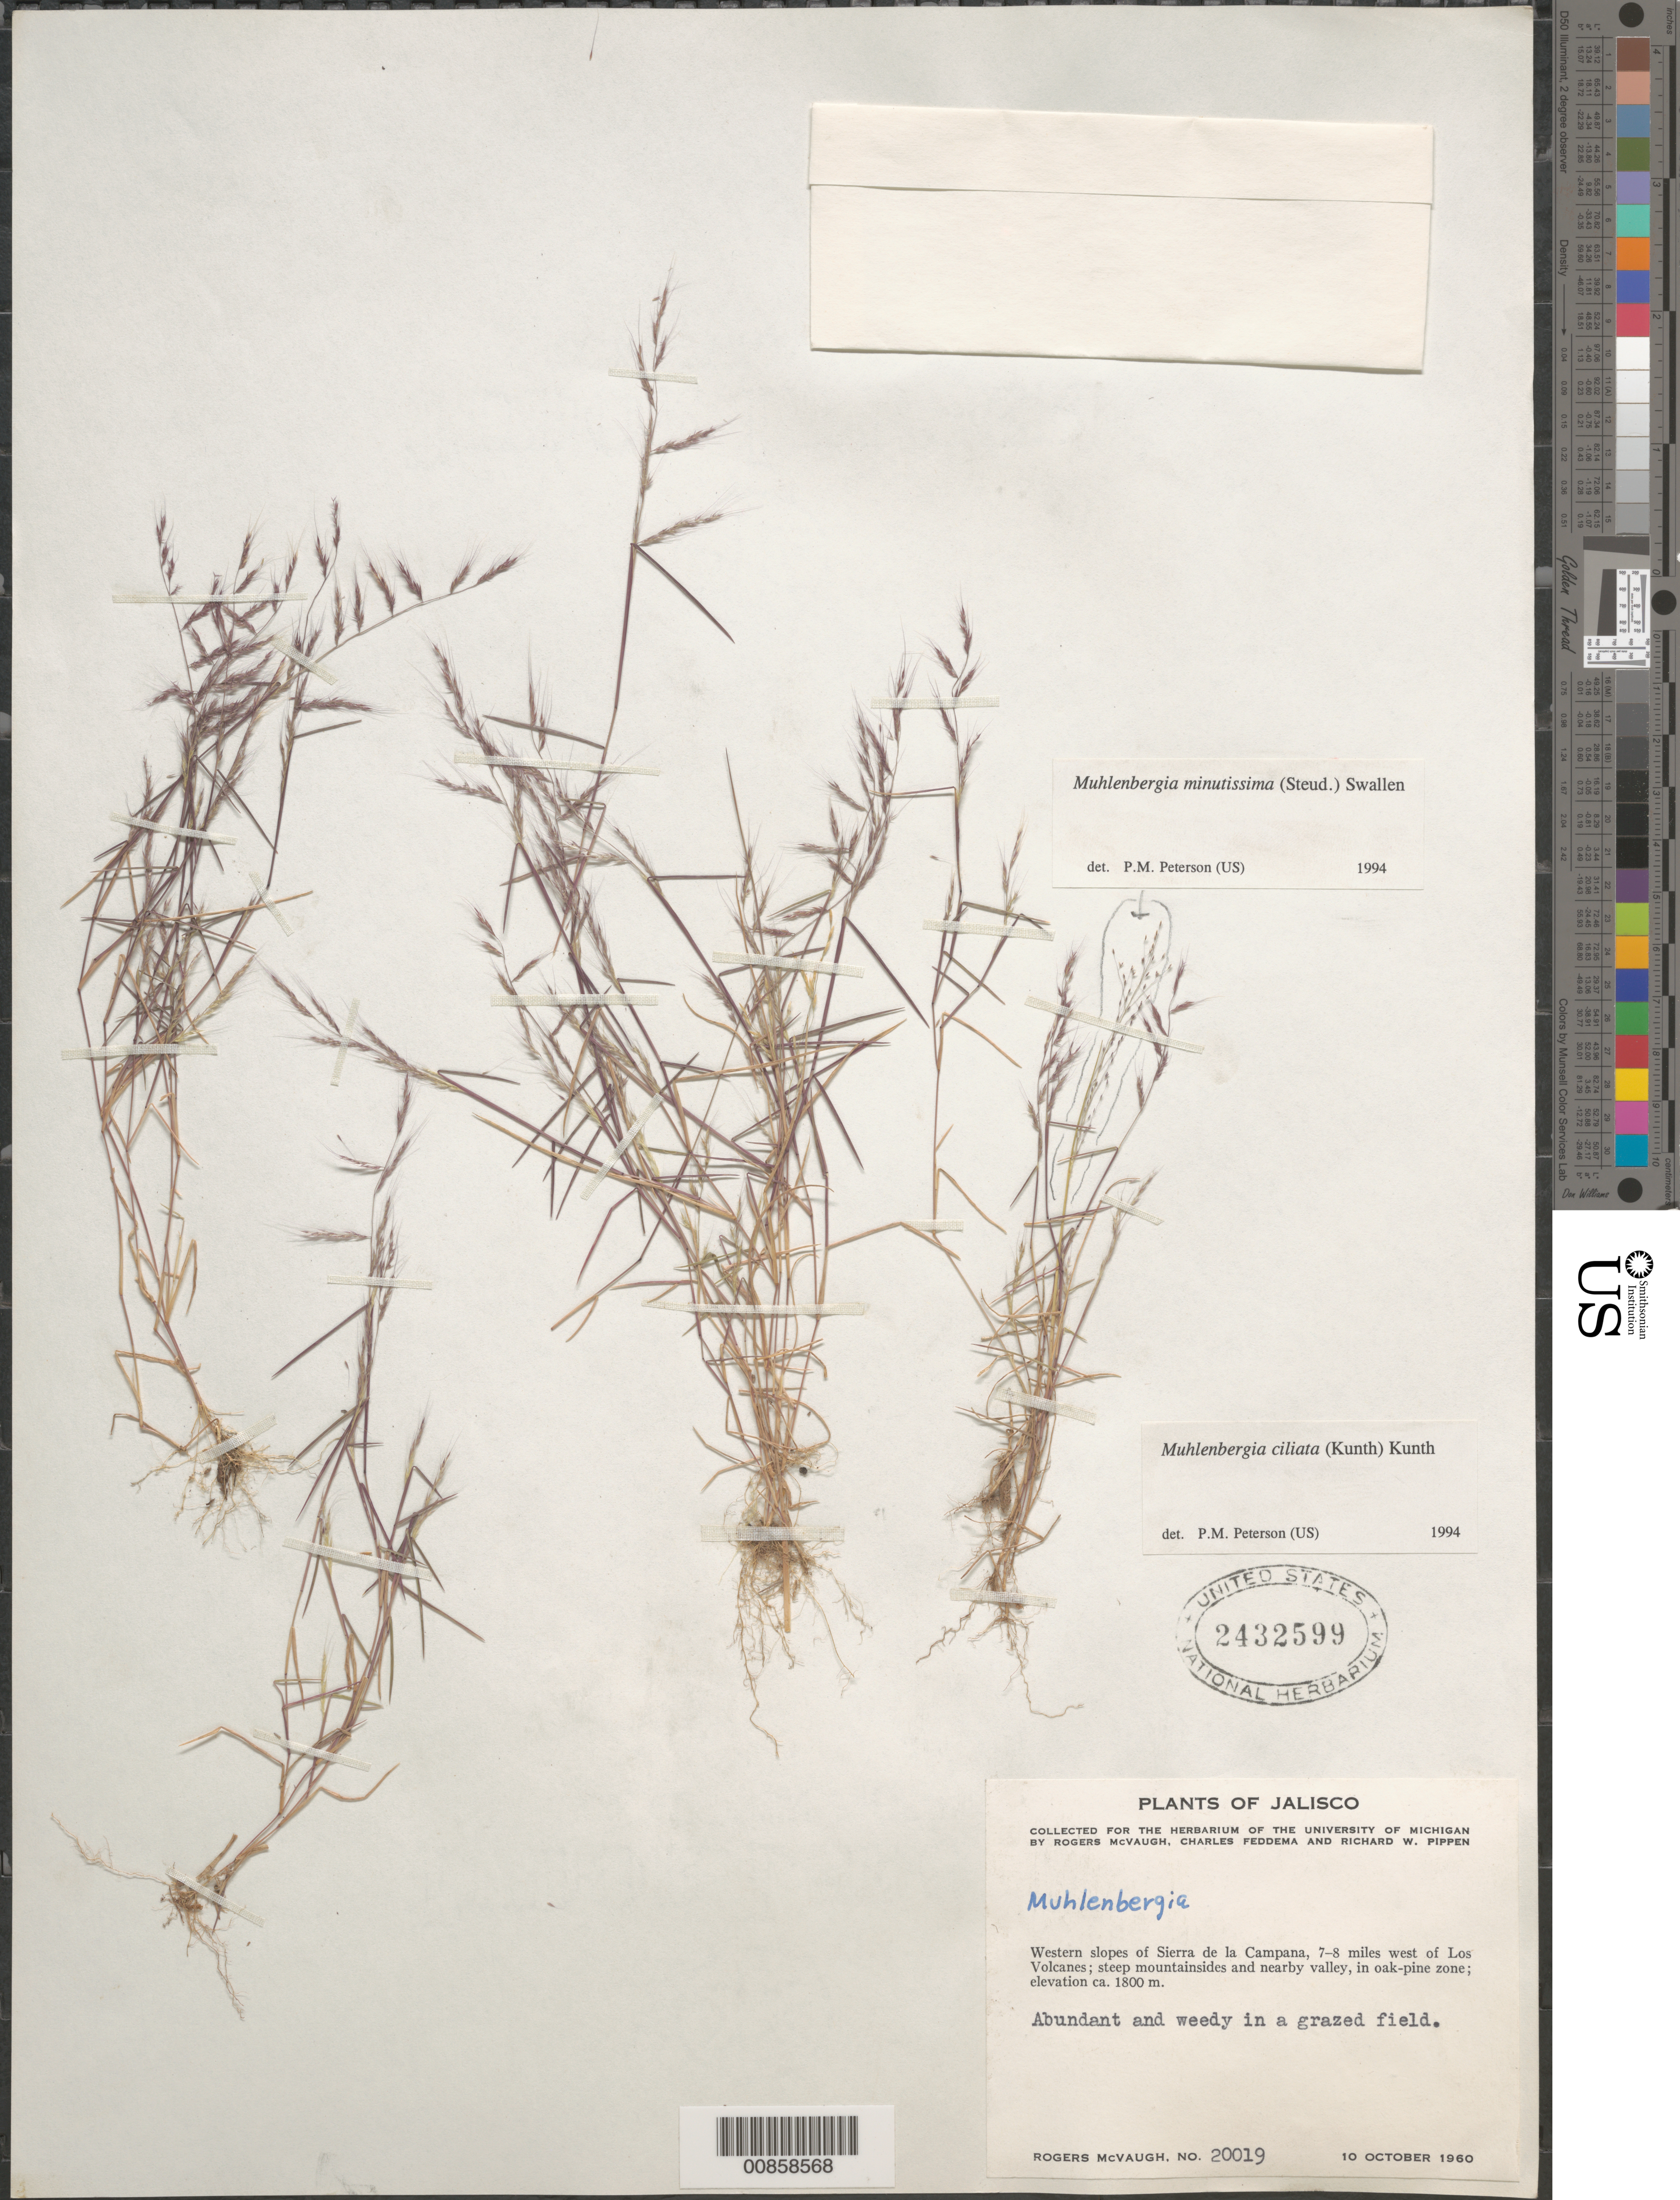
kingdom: Plantae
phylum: Tracheophyta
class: Liliopsida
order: Poales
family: Poaceae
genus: Muhlenbergia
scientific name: Muhlenbergia ciliata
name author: (Kunth) Trin.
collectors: R. McVaugh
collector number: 20019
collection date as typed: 10 Oct 1960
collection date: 1960-10-10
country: Mexico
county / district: Atenguillo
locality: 7-8 mi W of Los Volcanos, W slopes of Sierra La Campana, mpio. Atenguillo?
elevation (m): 1800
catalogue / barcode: US 2432599